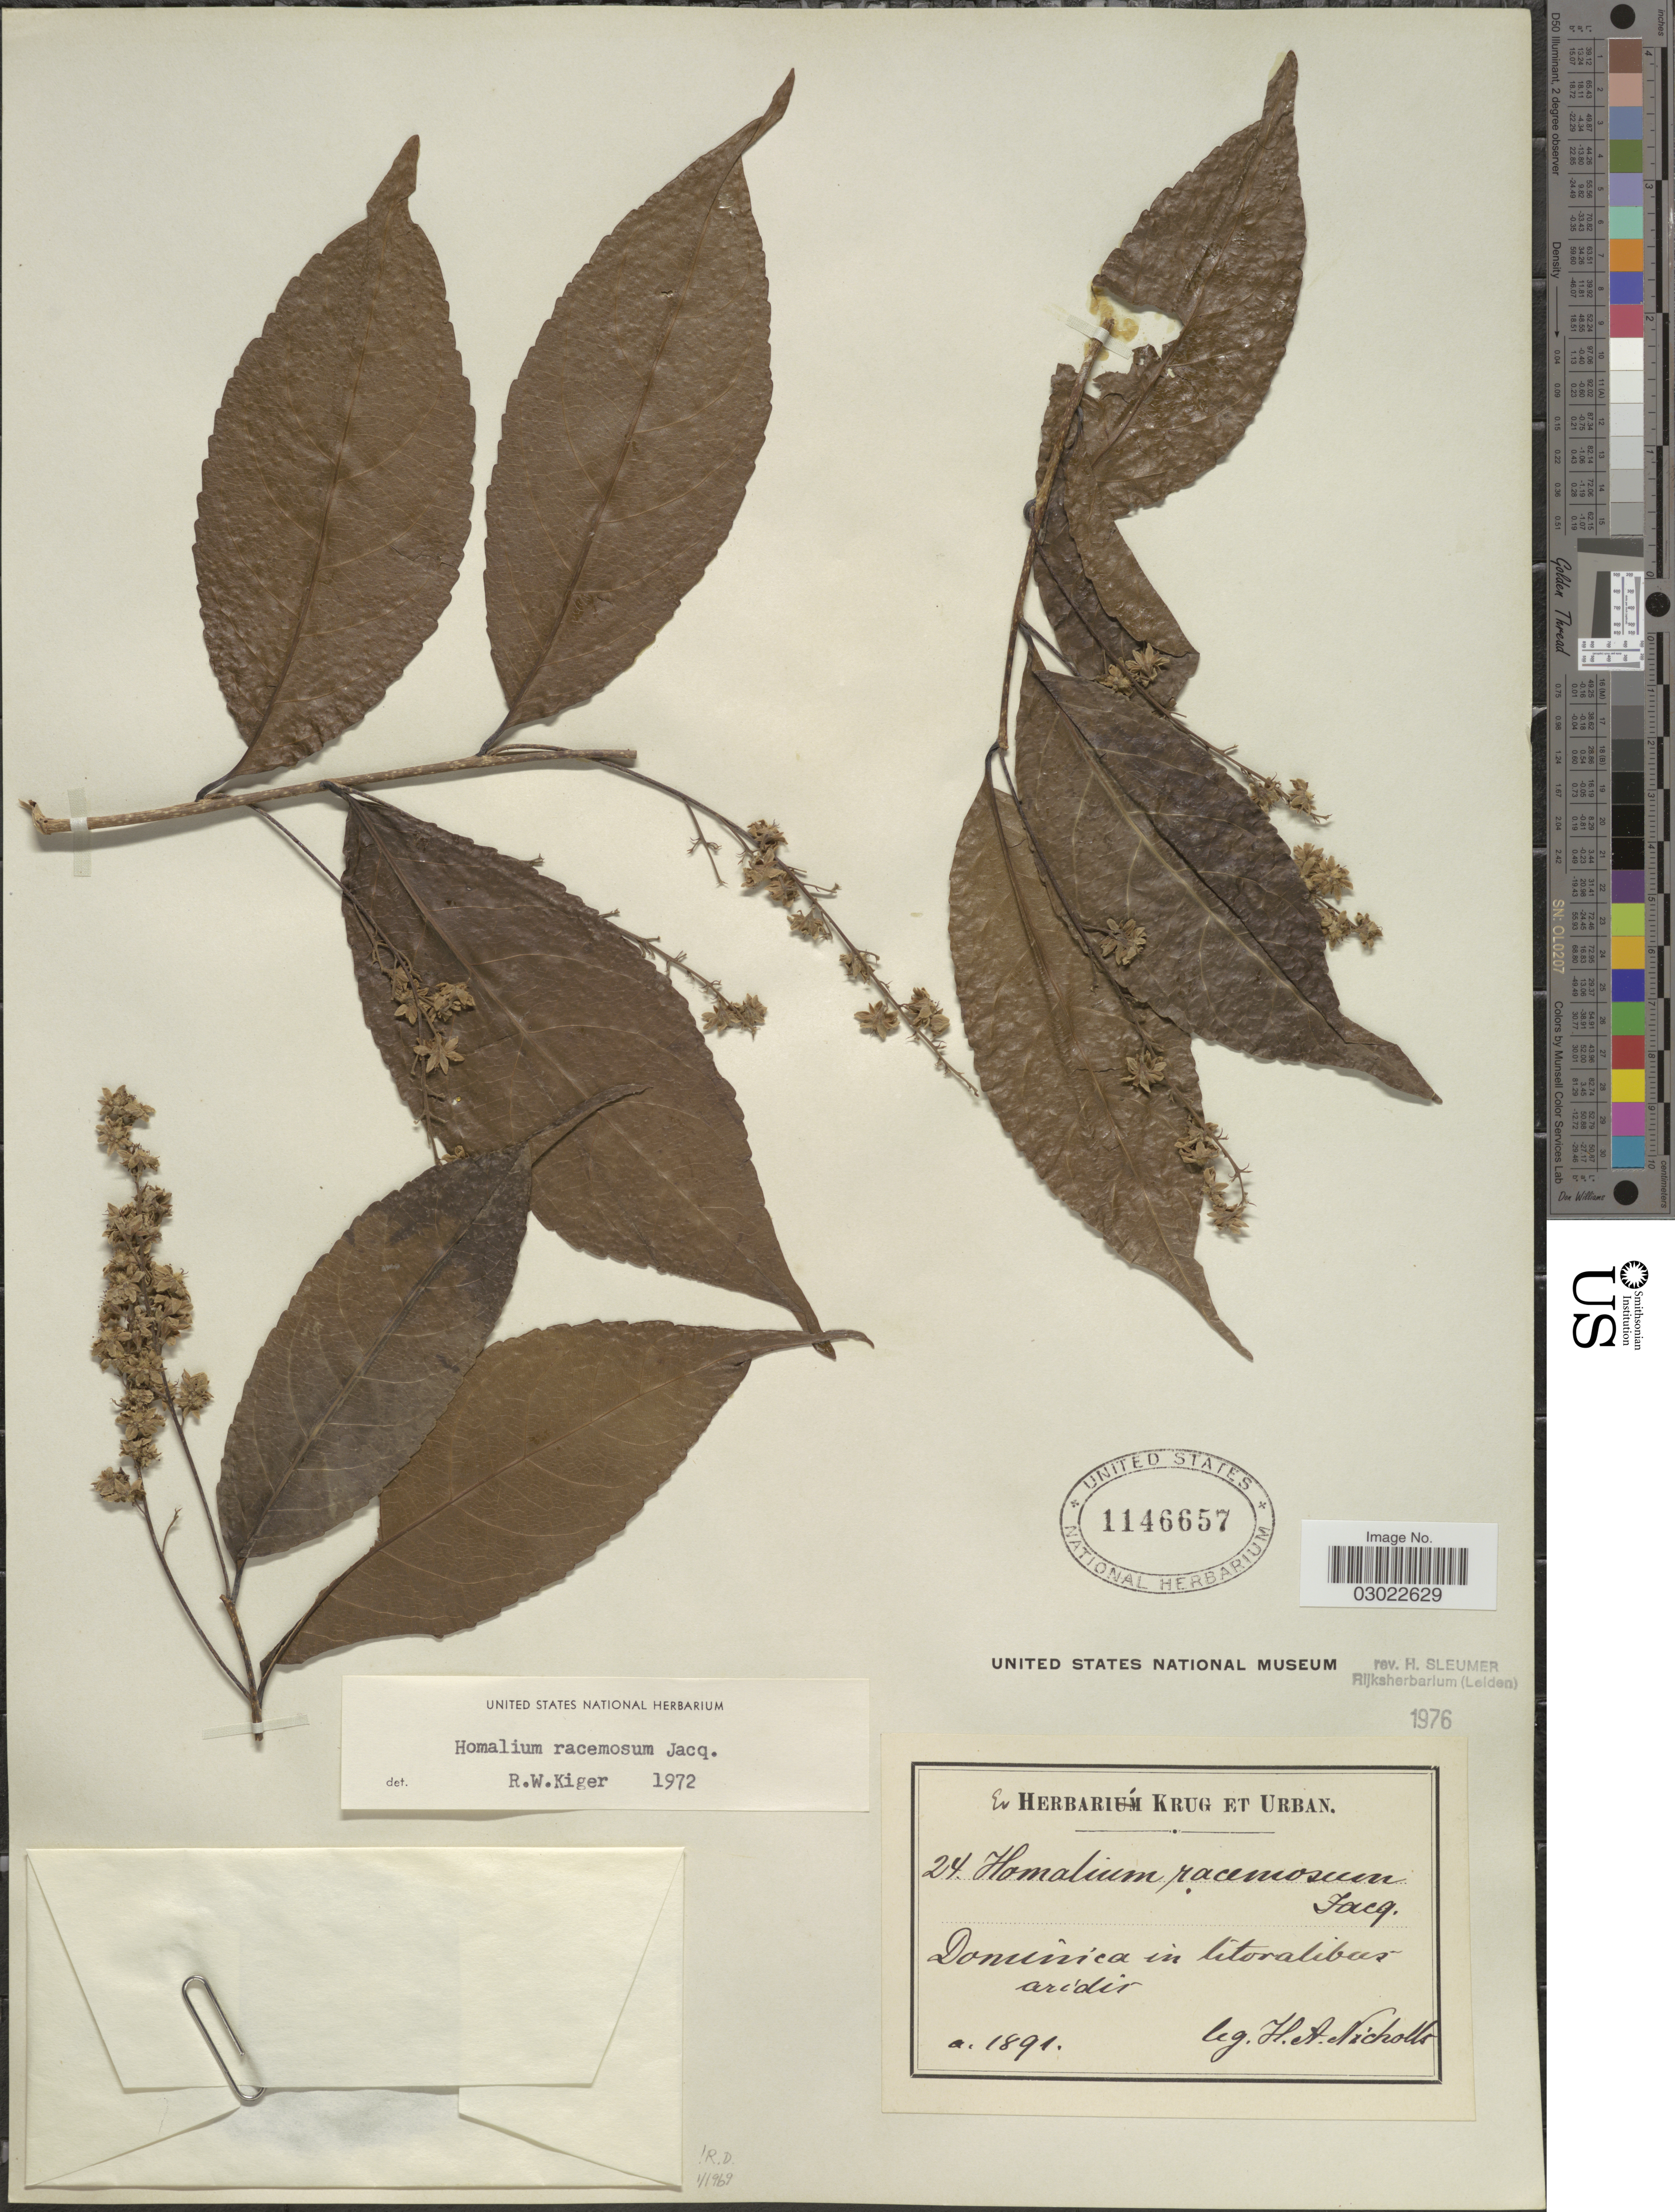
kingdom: Plantae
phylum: Tracheophyta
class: Magnoliopsida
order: Malpighiales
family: Salicaceae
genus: Homalium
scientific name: Homalium racemosum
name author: Jacq.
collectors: H. Nicholls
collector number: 24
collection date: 1891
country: Dominica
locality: Dominica in litoralibus aridis.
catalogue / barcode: US 1146657